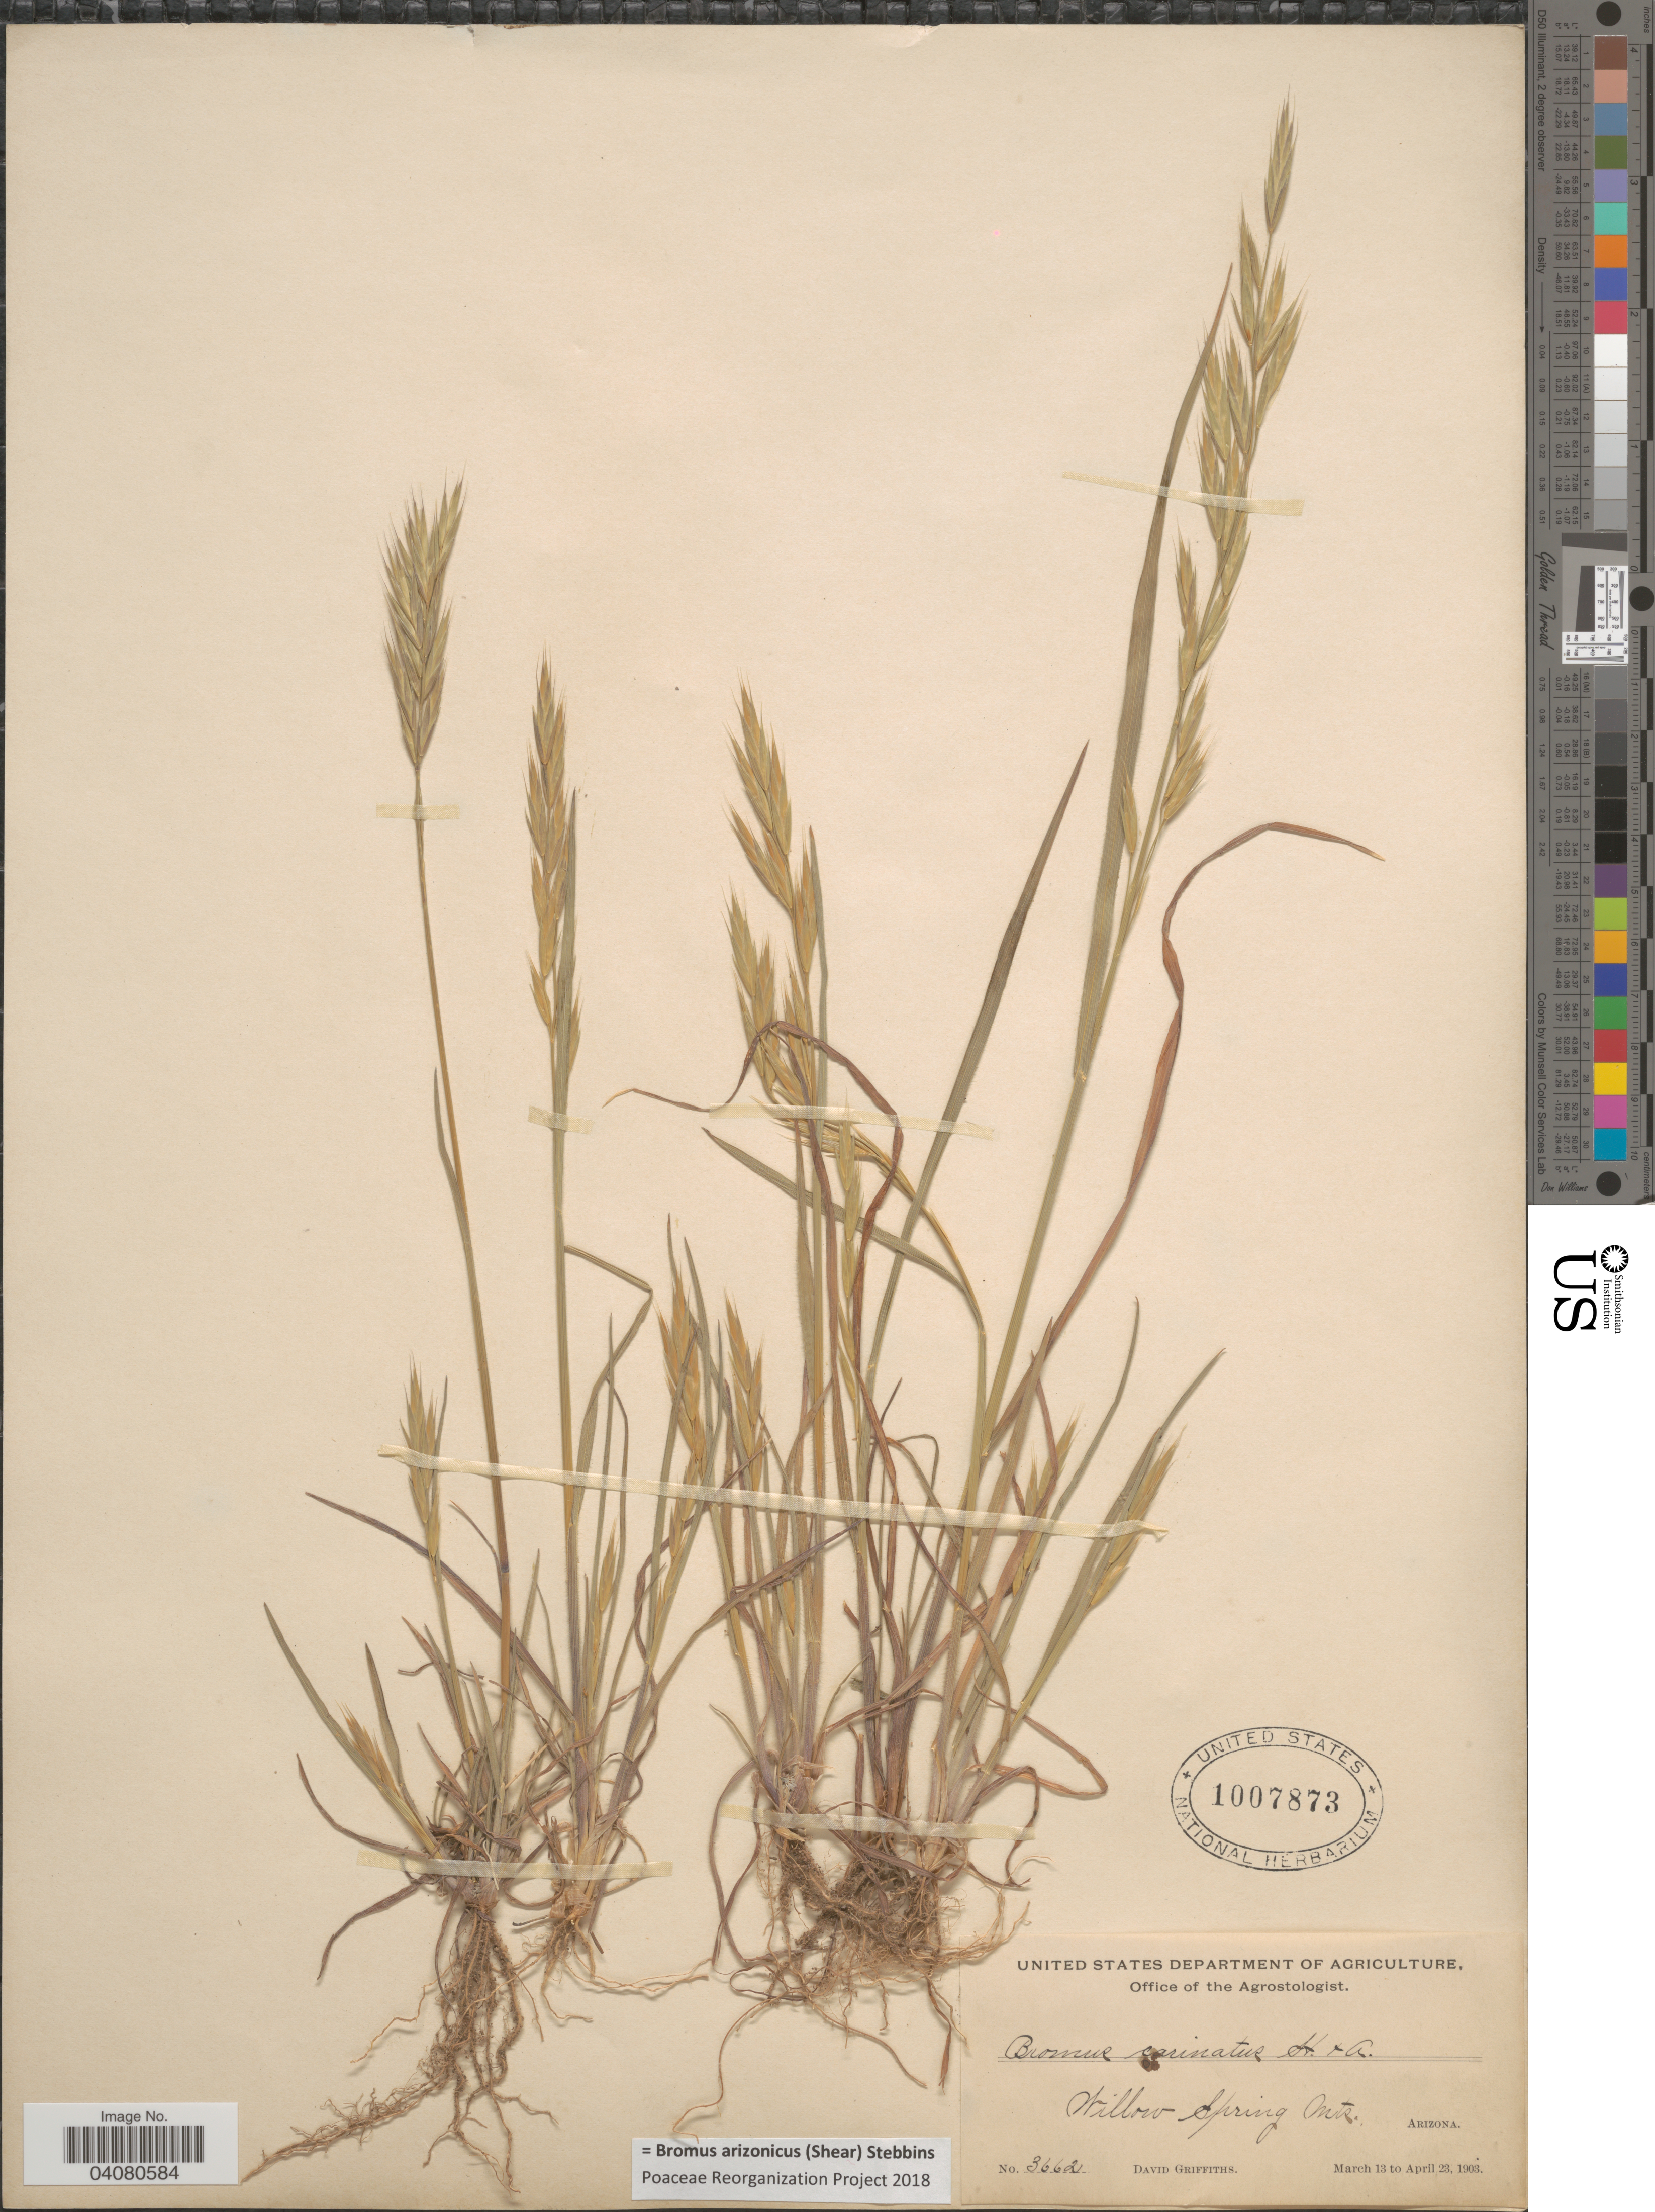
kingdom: Plantae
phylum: Tracheophyta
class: Liliopsida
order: Poales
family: Poaceae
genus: Bromus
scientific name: Bromus arizonicus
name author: (Shear) Stebbins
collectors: D. Griffiths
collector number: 3662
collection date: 1903-03-13/1903-04-23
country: United States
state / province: Arizona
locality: Willow Spring Mts.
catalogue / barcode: US 1007873